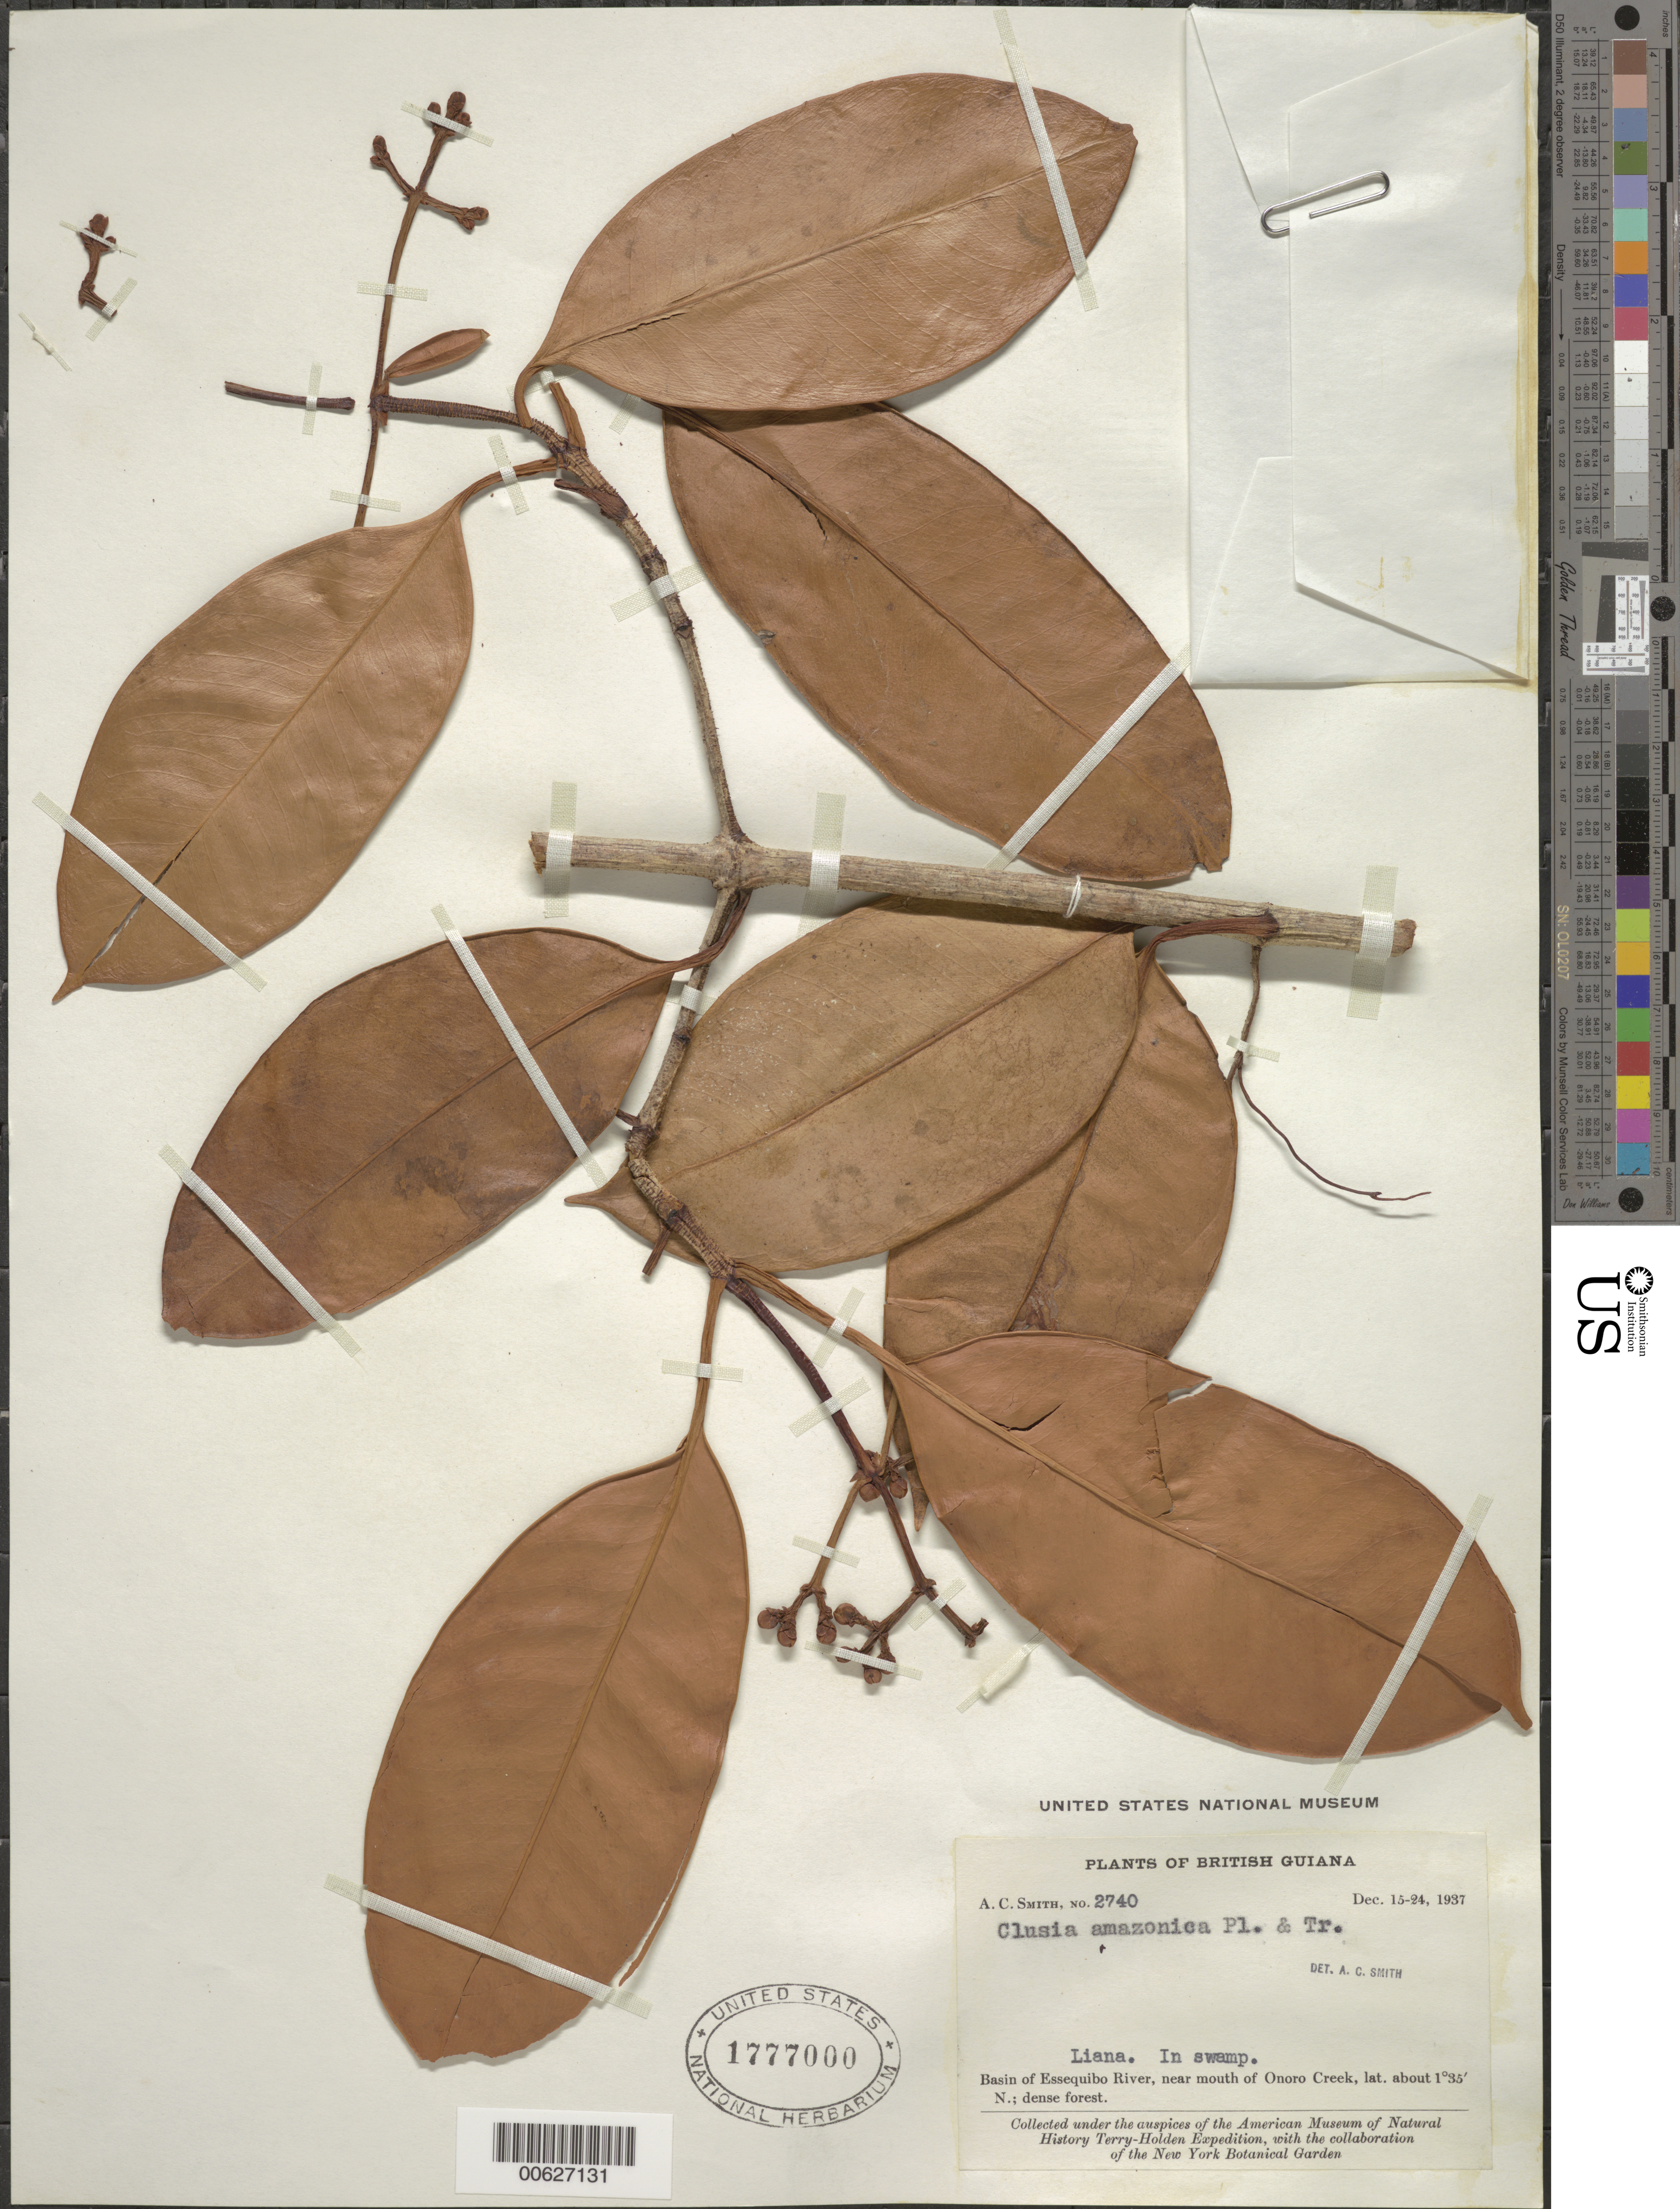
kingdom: Plantae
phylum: Tracheophyta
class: Magnoliopsida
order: Malpighiales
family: Clusiaceae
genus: Clusia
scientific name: Clusia amazonica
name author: Planch. & Triana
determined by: Smith, A. C.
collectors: A. C. Smith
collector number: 2740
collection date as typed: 15-Dec-37 to 24-Dec-37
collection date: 1937-12-15/1937-12-24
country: Guyana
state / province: U. Takutu-U. Essequibo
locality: Onoro Creek (near mouth), Essequibo River basin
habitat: Dense forest. In swamp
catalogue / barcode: US 1777000